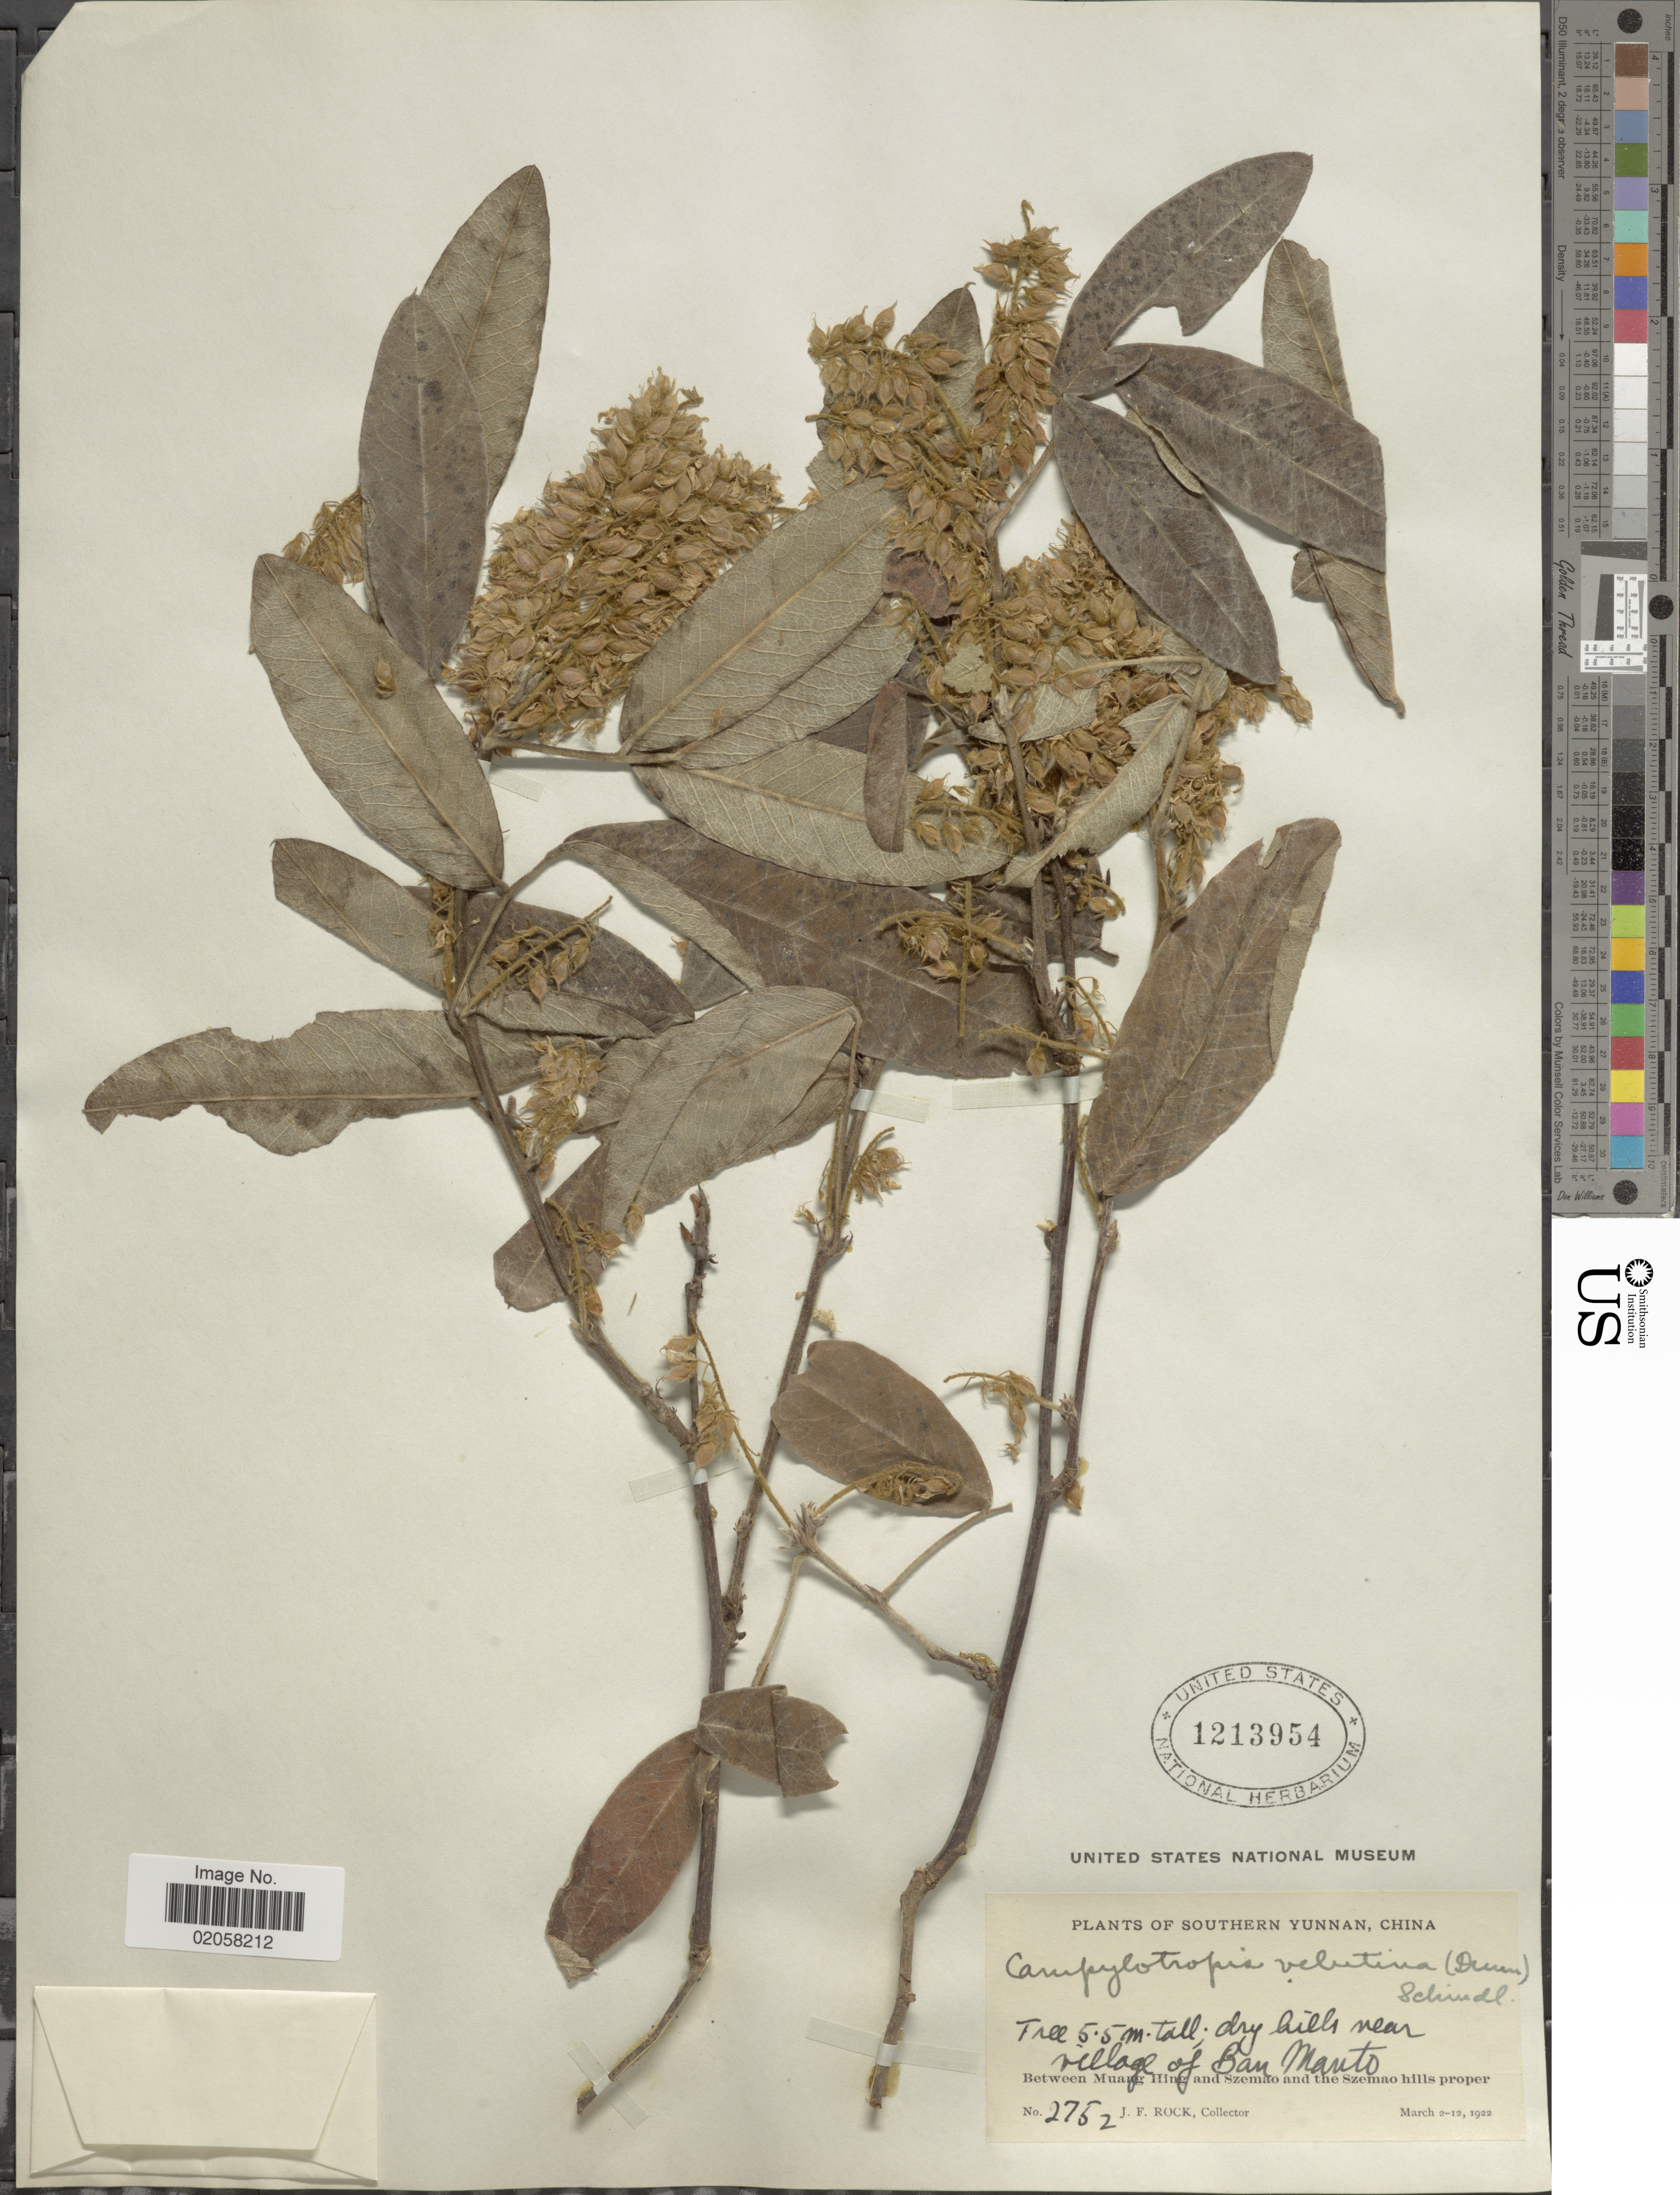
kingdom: Plantae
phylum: Tracheophyta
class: Magnoliopsida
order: Fabales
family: Fabaceae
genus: Campylotropis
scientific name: Campylotropis velutina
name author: (Dunn) Schindl.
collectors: J. Rock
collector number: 2752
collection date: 1922-03-02/1922-03-12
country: China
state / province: Yunnan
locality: Southern Yunnan, Village of Ban Manto, Between Muang Hing and Szemao and the Szemao hills proper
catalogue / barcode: US 1213954